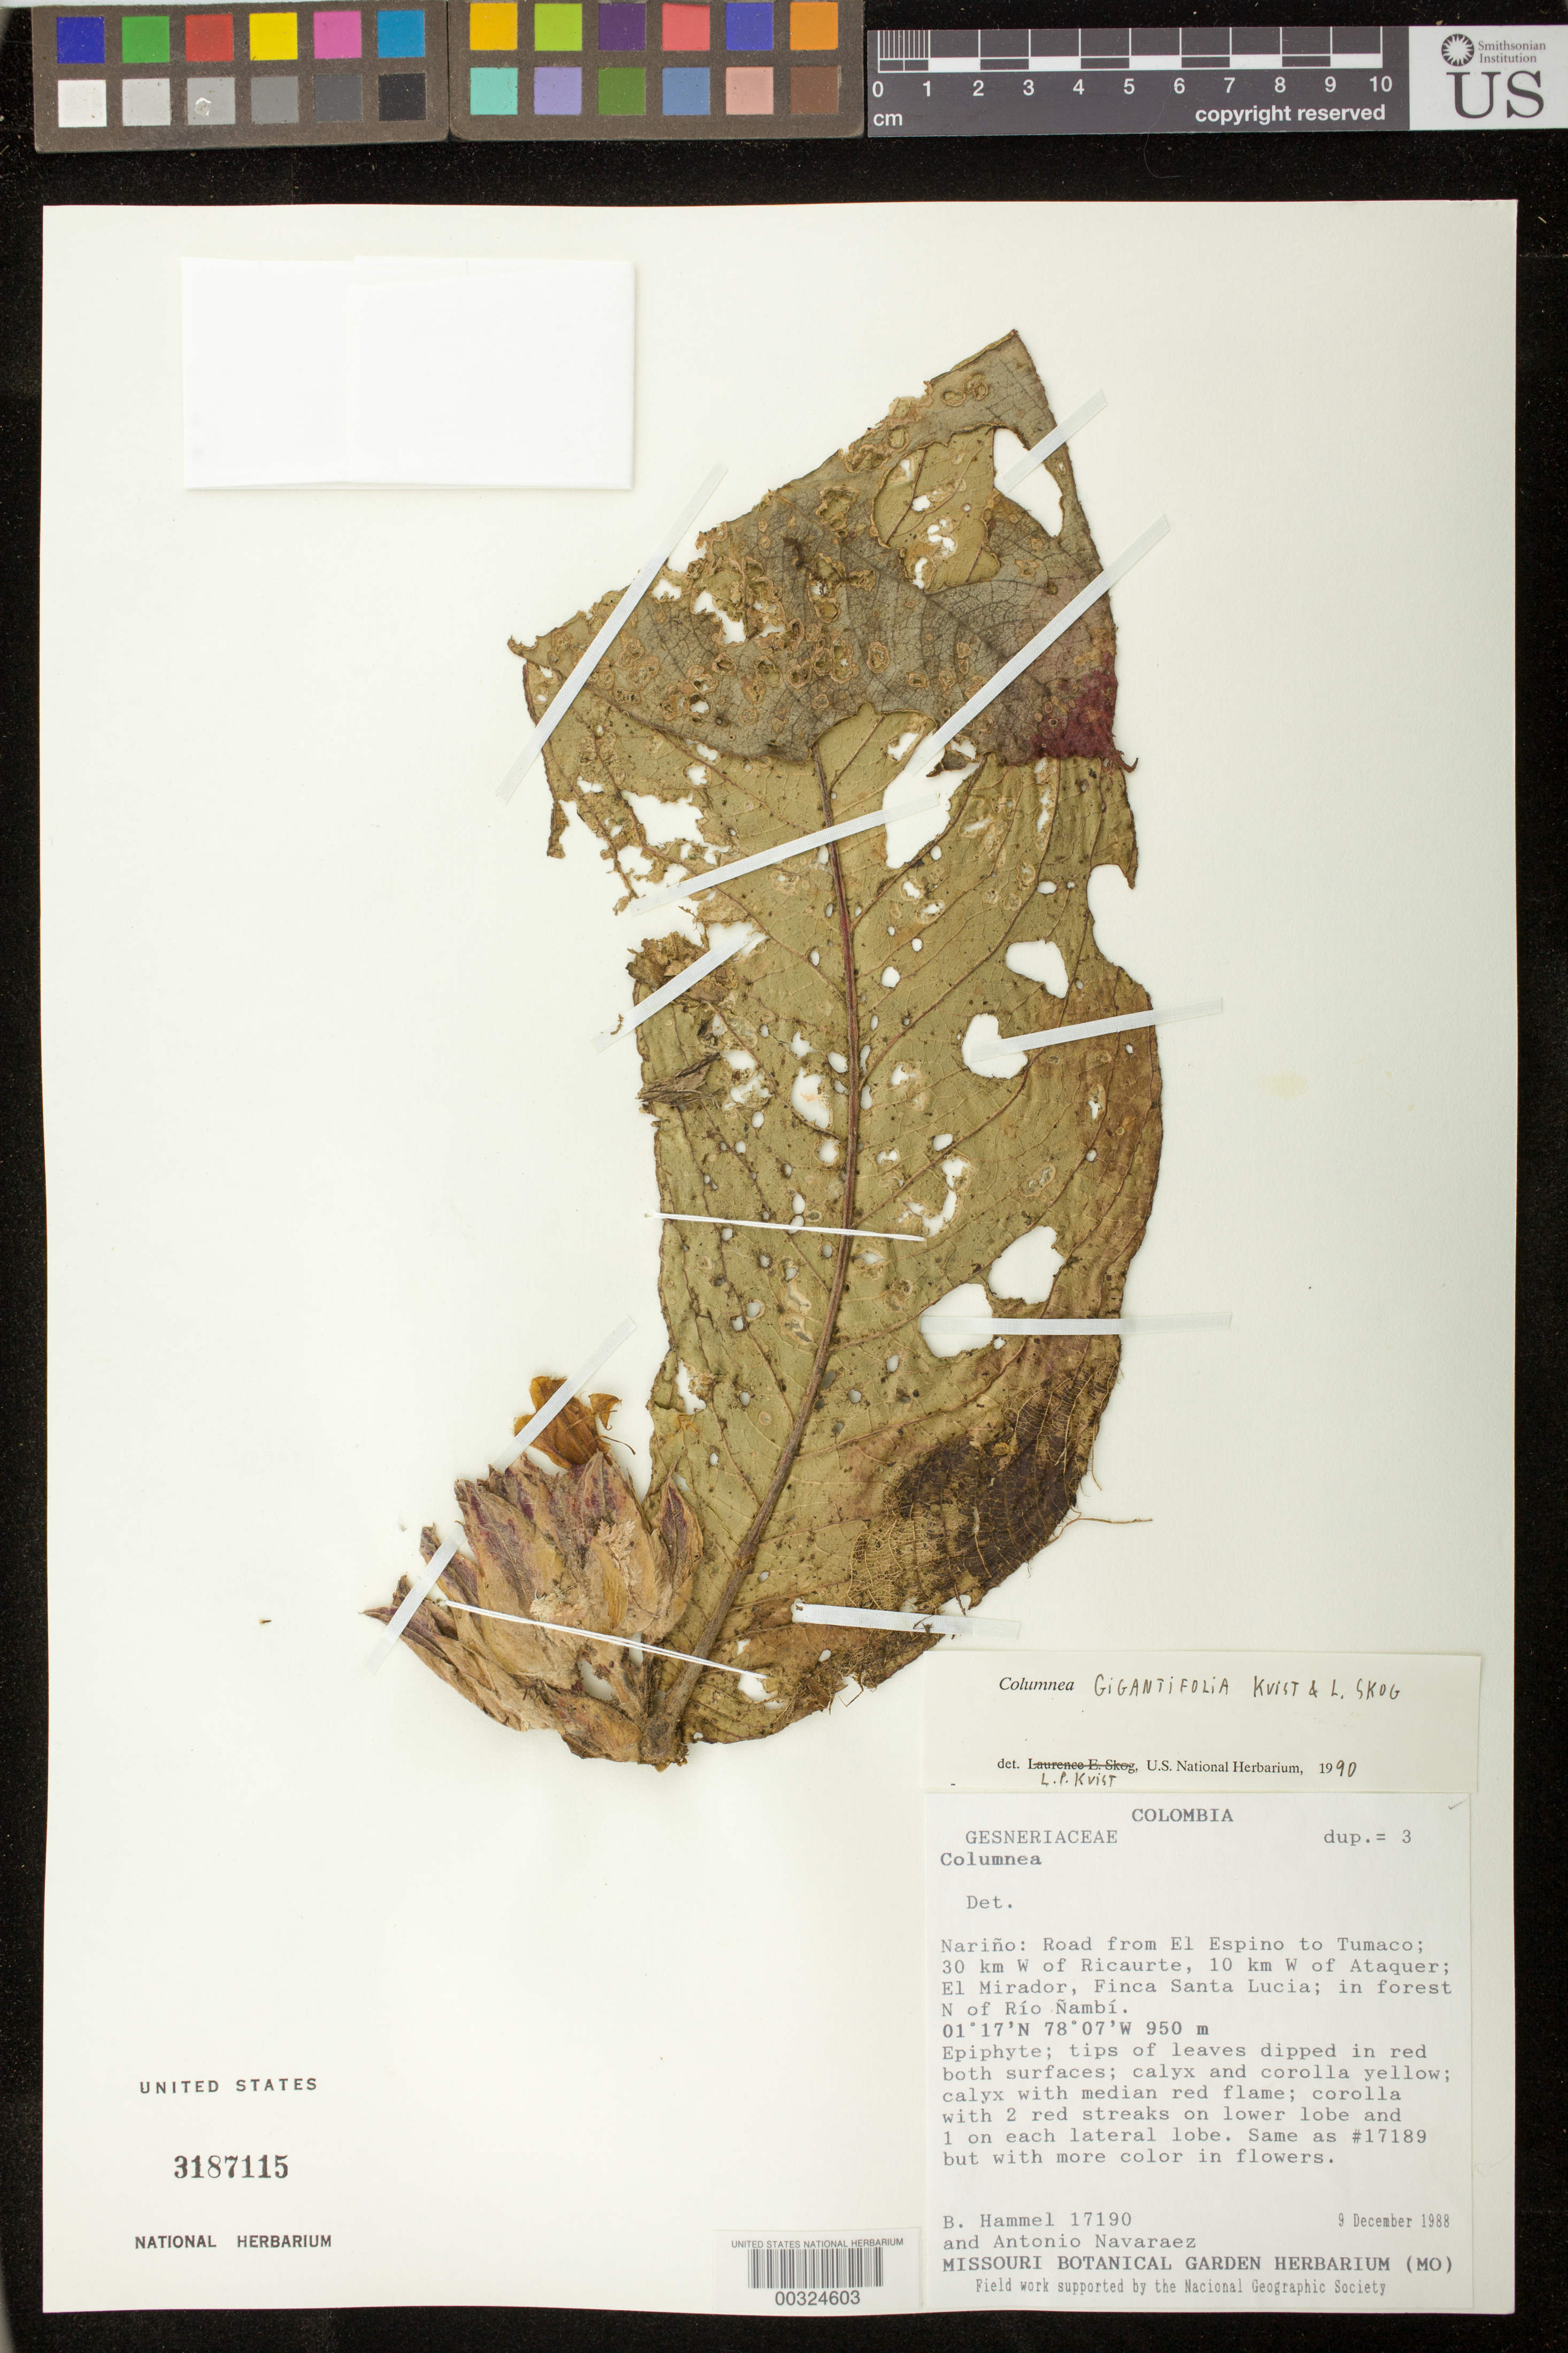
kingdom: Plantae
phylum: Tracheophyta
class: Magnoliopsida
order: Lamiales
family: Gesneriaceae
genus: Columnea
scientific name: Columnea gigantifolia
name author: L.P. Kvist & L.E. Skog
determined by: Skog, Laurence E.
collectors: B. Hammel & A. Navaraez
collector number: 17190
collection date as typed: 09 Dec 1988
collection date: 1988-12-09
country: Colombia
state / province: Nariño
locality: Road from El Espino to Tumaco, 30 km W of Ricaurte, 10 km W of Ataquer, El Mirador, Finca Santa Lucia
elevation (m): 950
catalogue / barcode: US 3187115